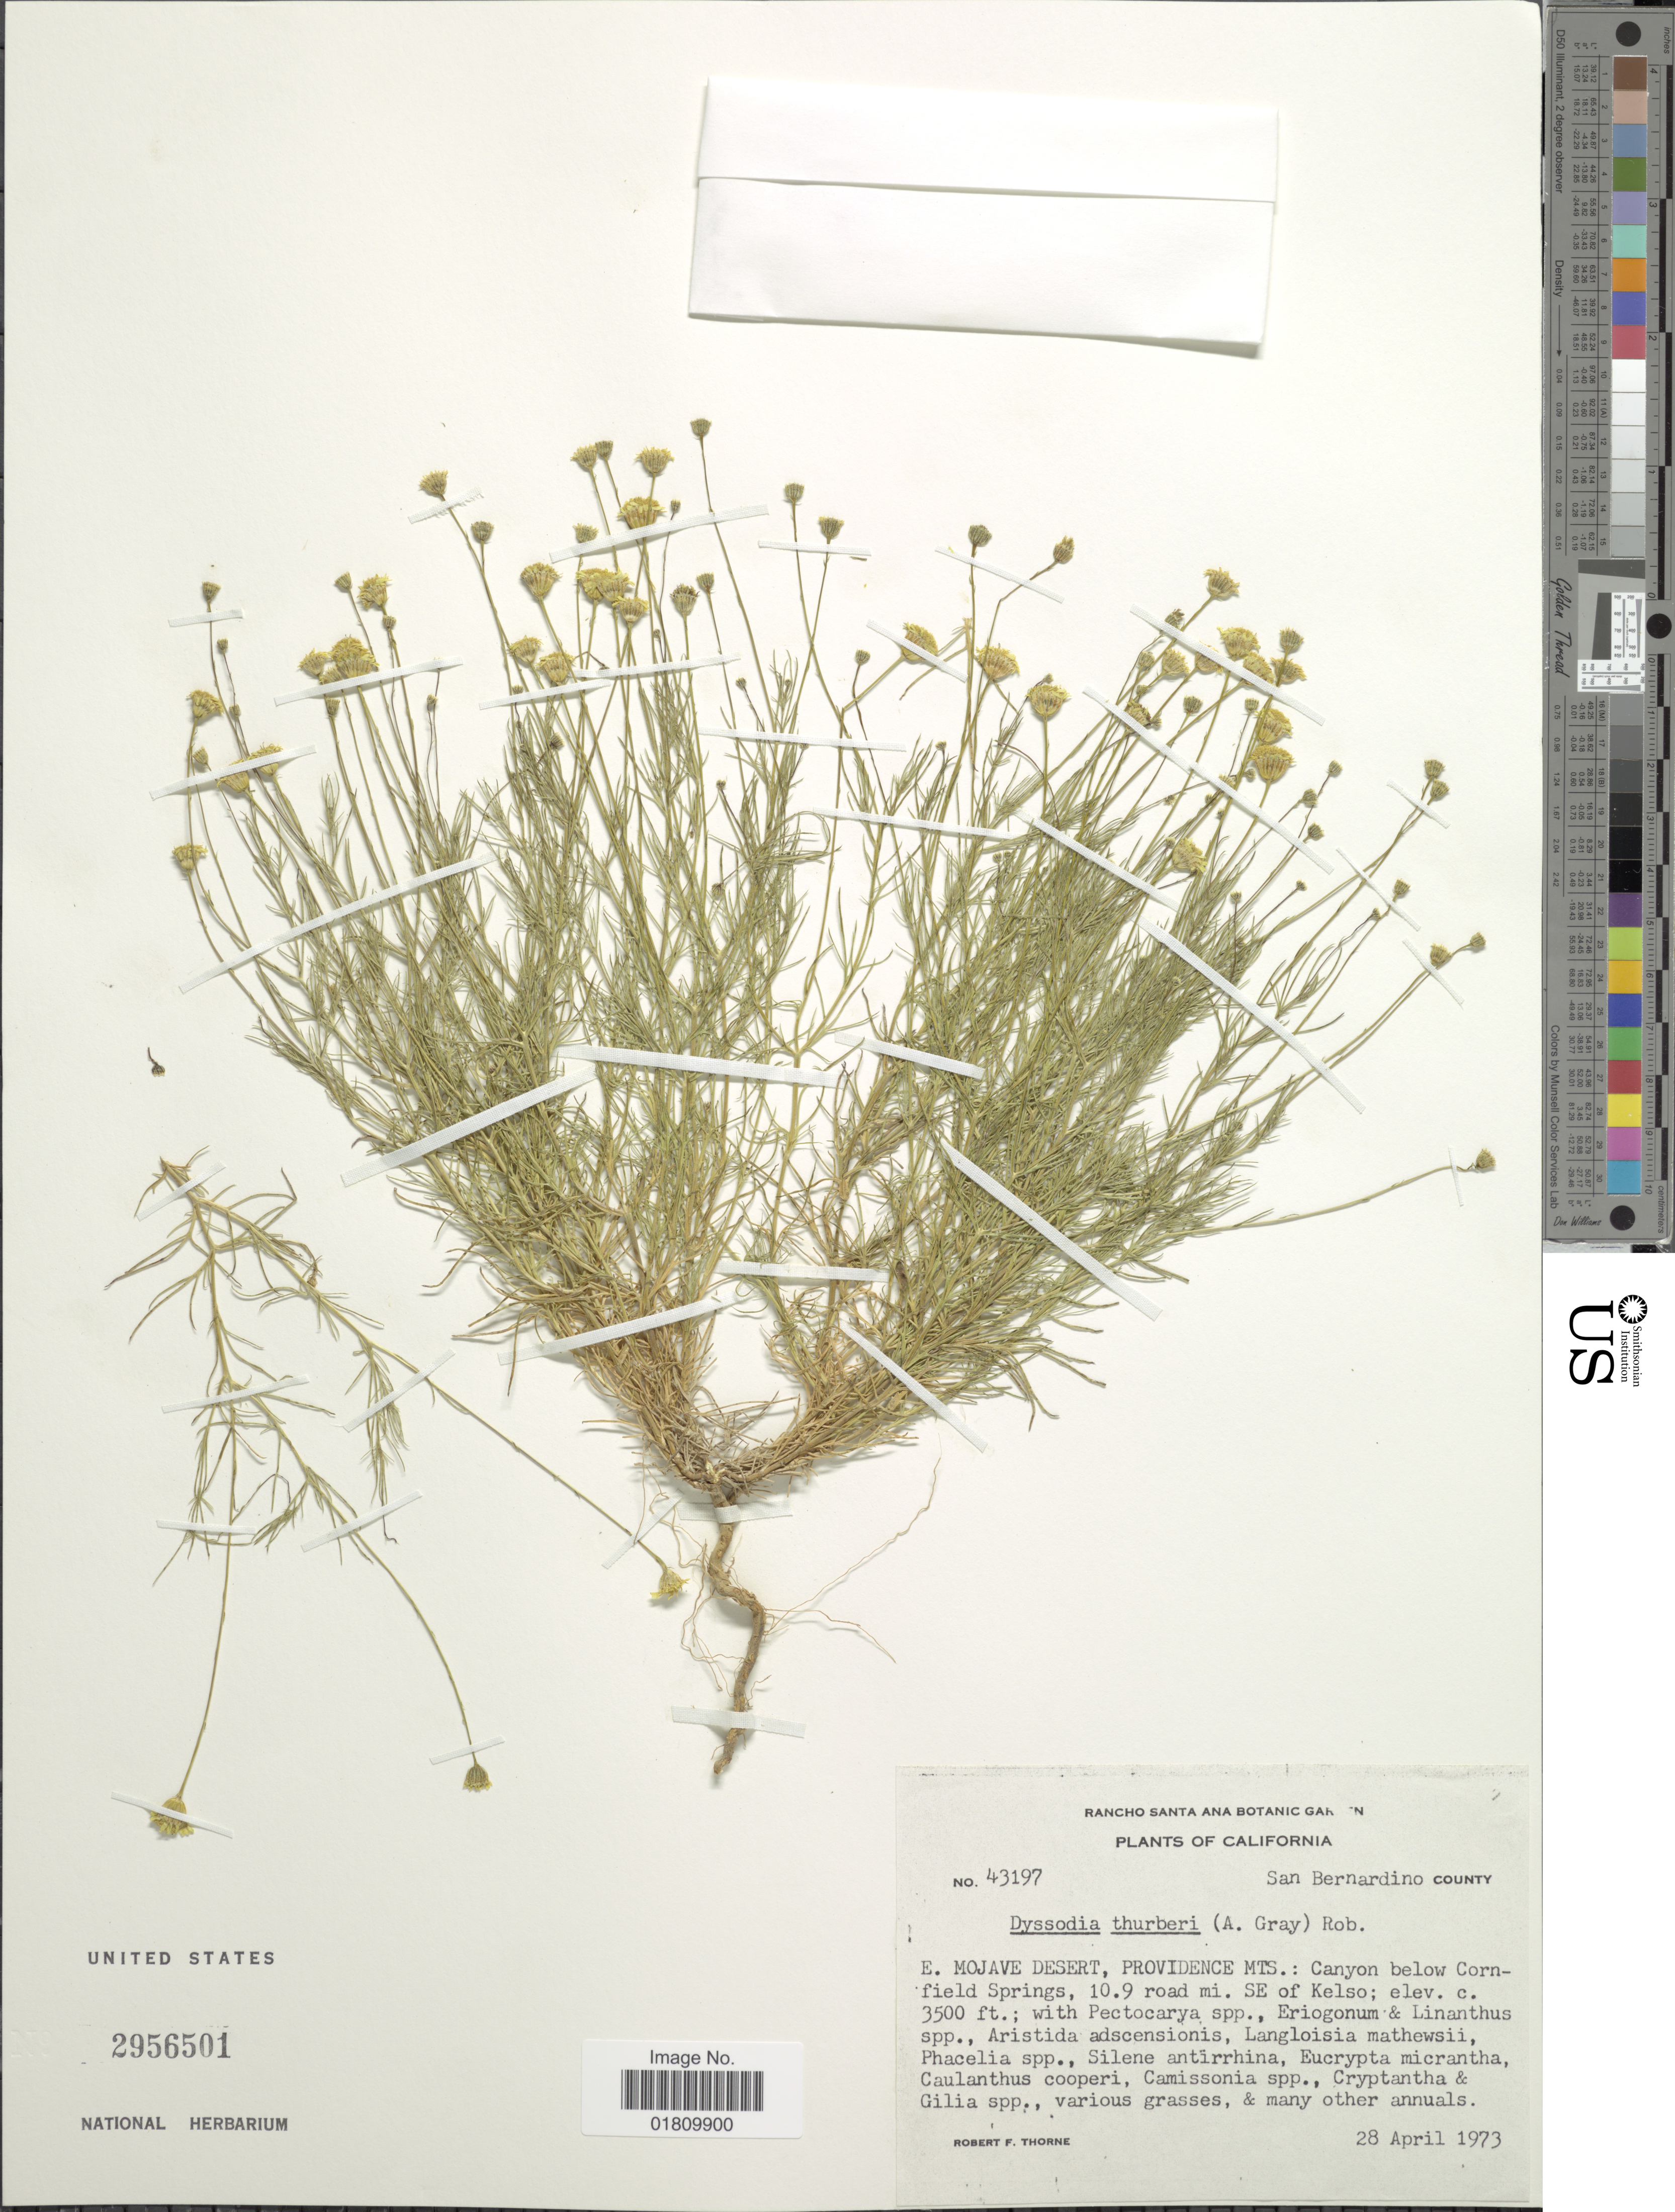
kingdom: Plantae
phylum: Tracheophyta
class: Magnoliopsida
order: Asterales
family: Asteraceae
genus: Thymophylla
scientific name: Thymophylla pentachaeta var. belenidium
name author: (DC.) Strother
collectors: R. F. Thorne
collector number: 43197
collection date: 1973-04-28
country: United States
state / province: California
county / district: San Bernardino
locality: E. Mojave Desert, Providence Mts.: Canon below Cornfields Springs, 10.9 road mi. SE of Kelso,San Bernardino County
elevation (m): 1067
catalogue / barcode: US 2956501